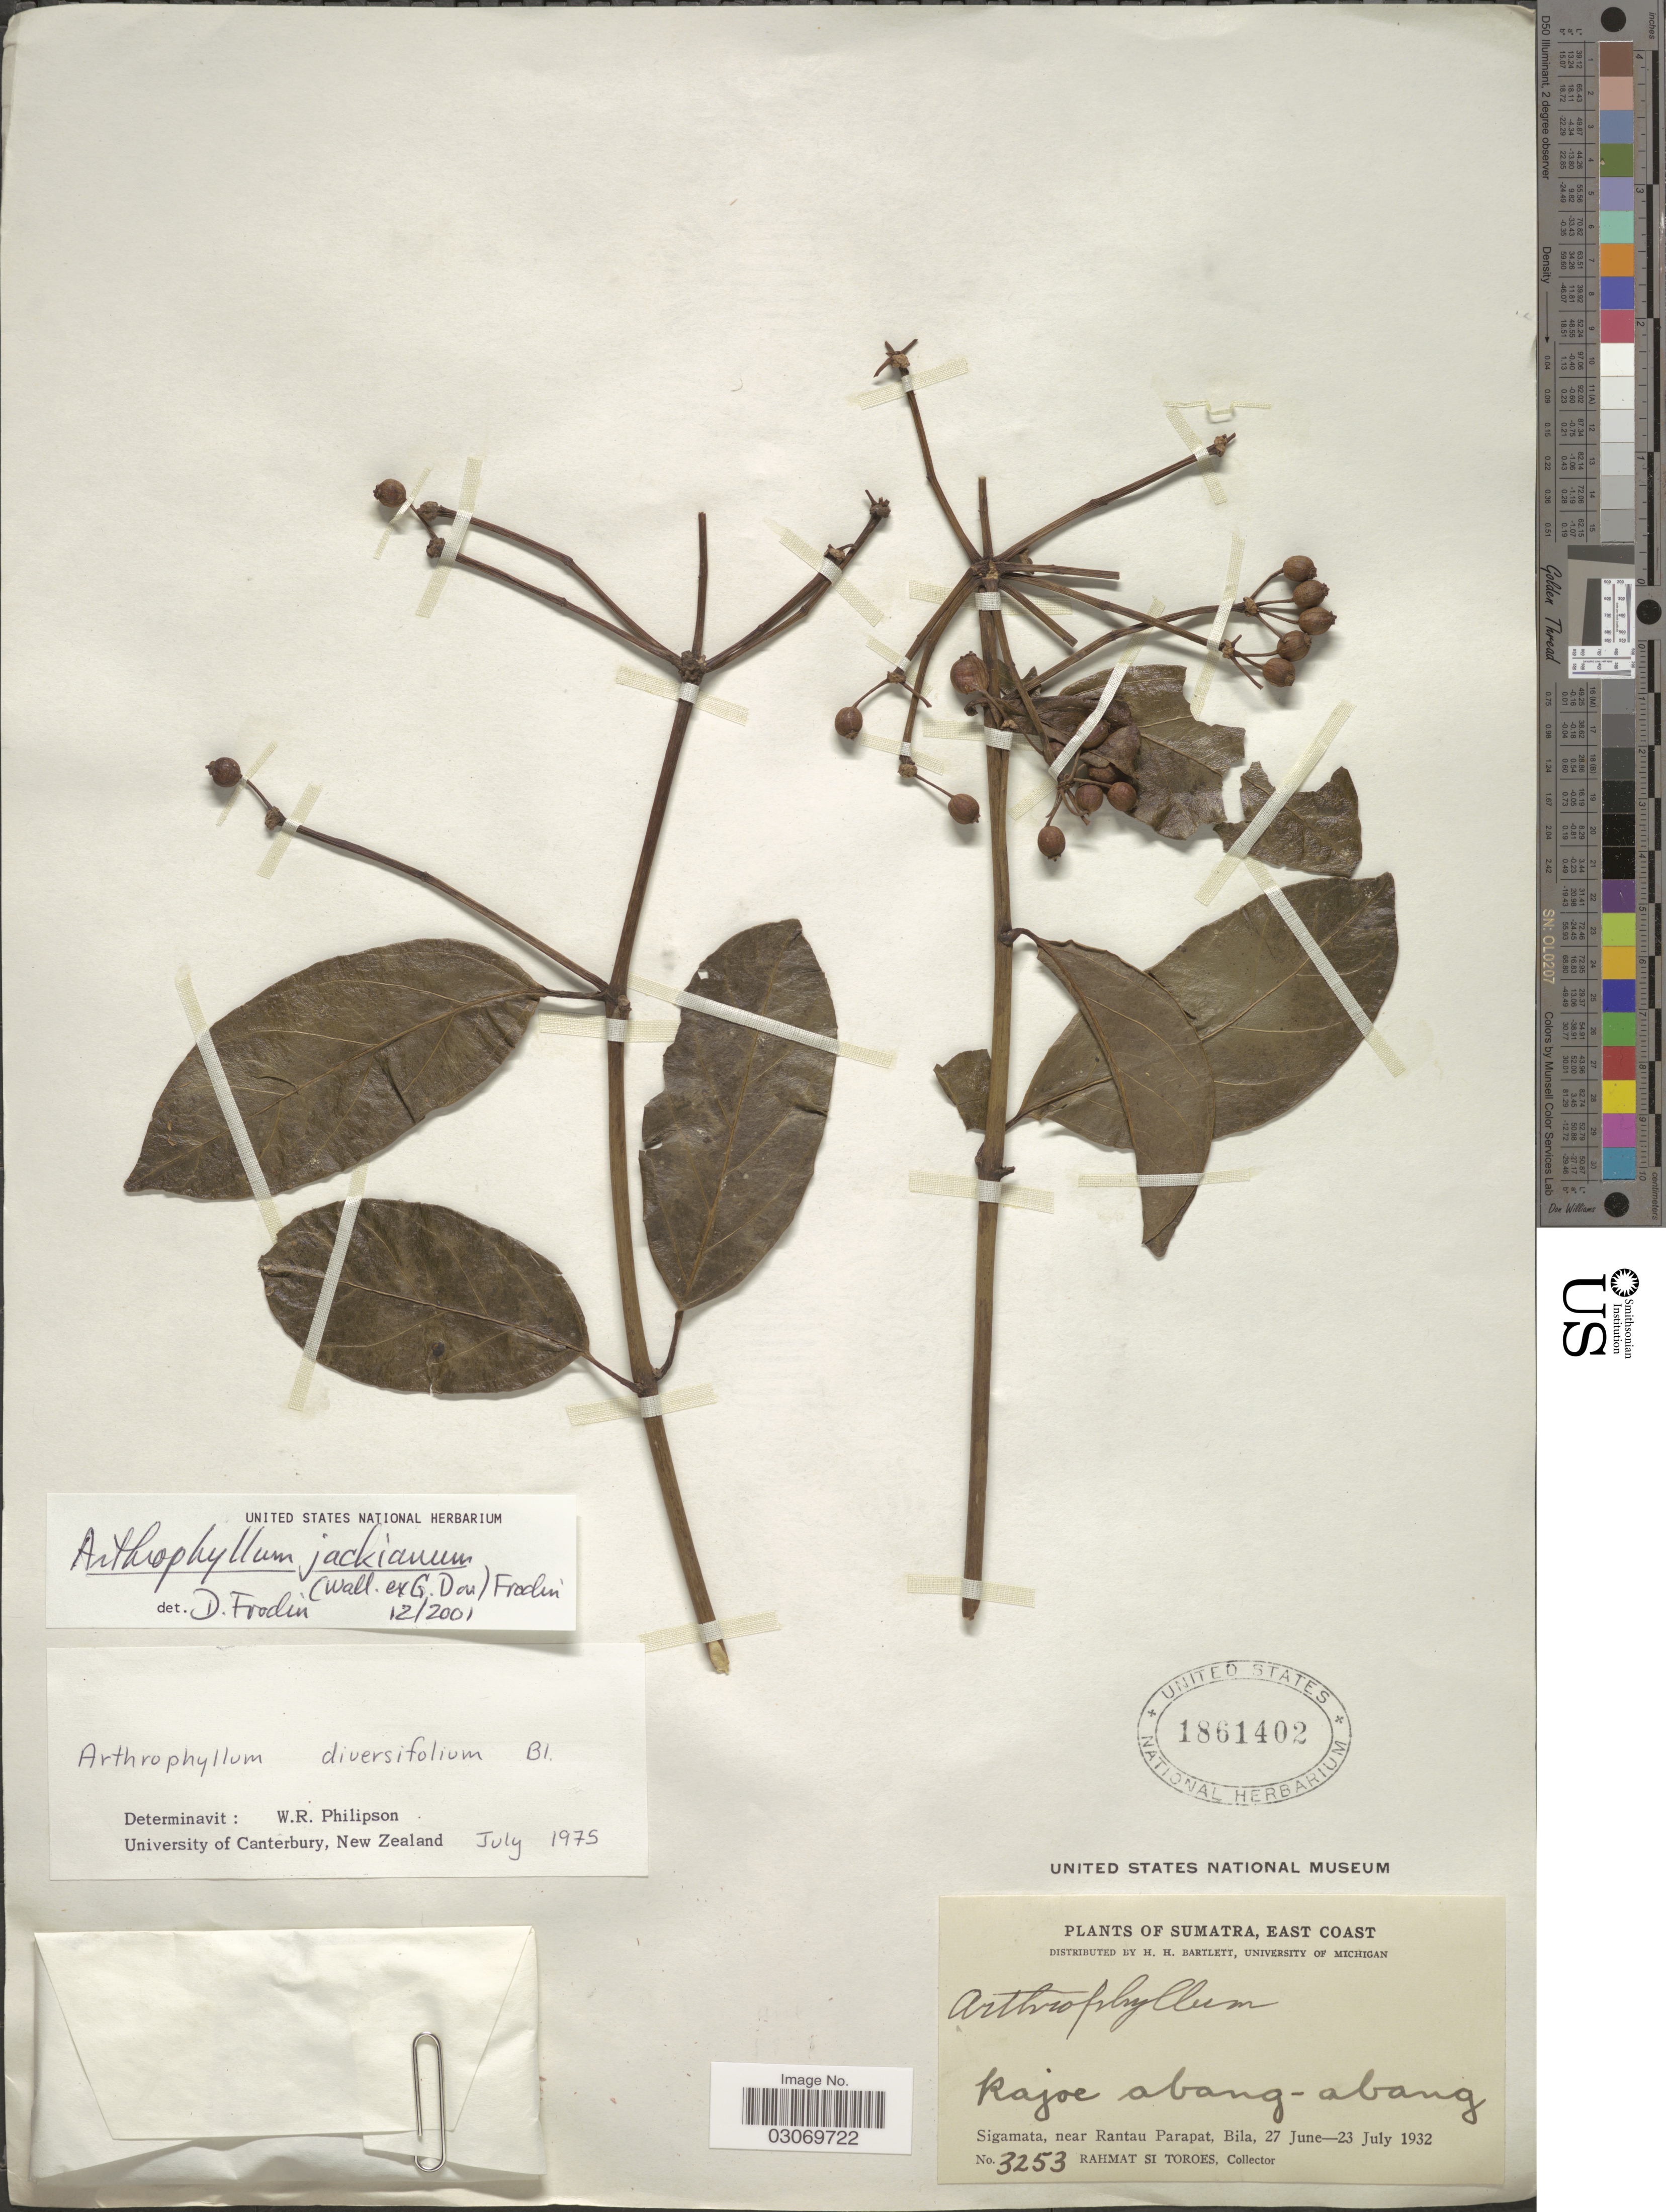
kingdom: Plantae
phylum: Tracheophyta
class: Magnoliopsida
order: Apiales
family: Araliaceae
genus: Arthrophyllum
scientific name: Arthrophyllum jackianum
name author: Frodin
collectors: Rahmat Si Boeea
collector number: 3253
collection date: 1932-06-27/1932-07-23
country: Indonesia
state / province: Sumatra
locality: East Coast, Sigamata, near Rantau Parapat, Bila.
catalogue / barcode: US 1861402